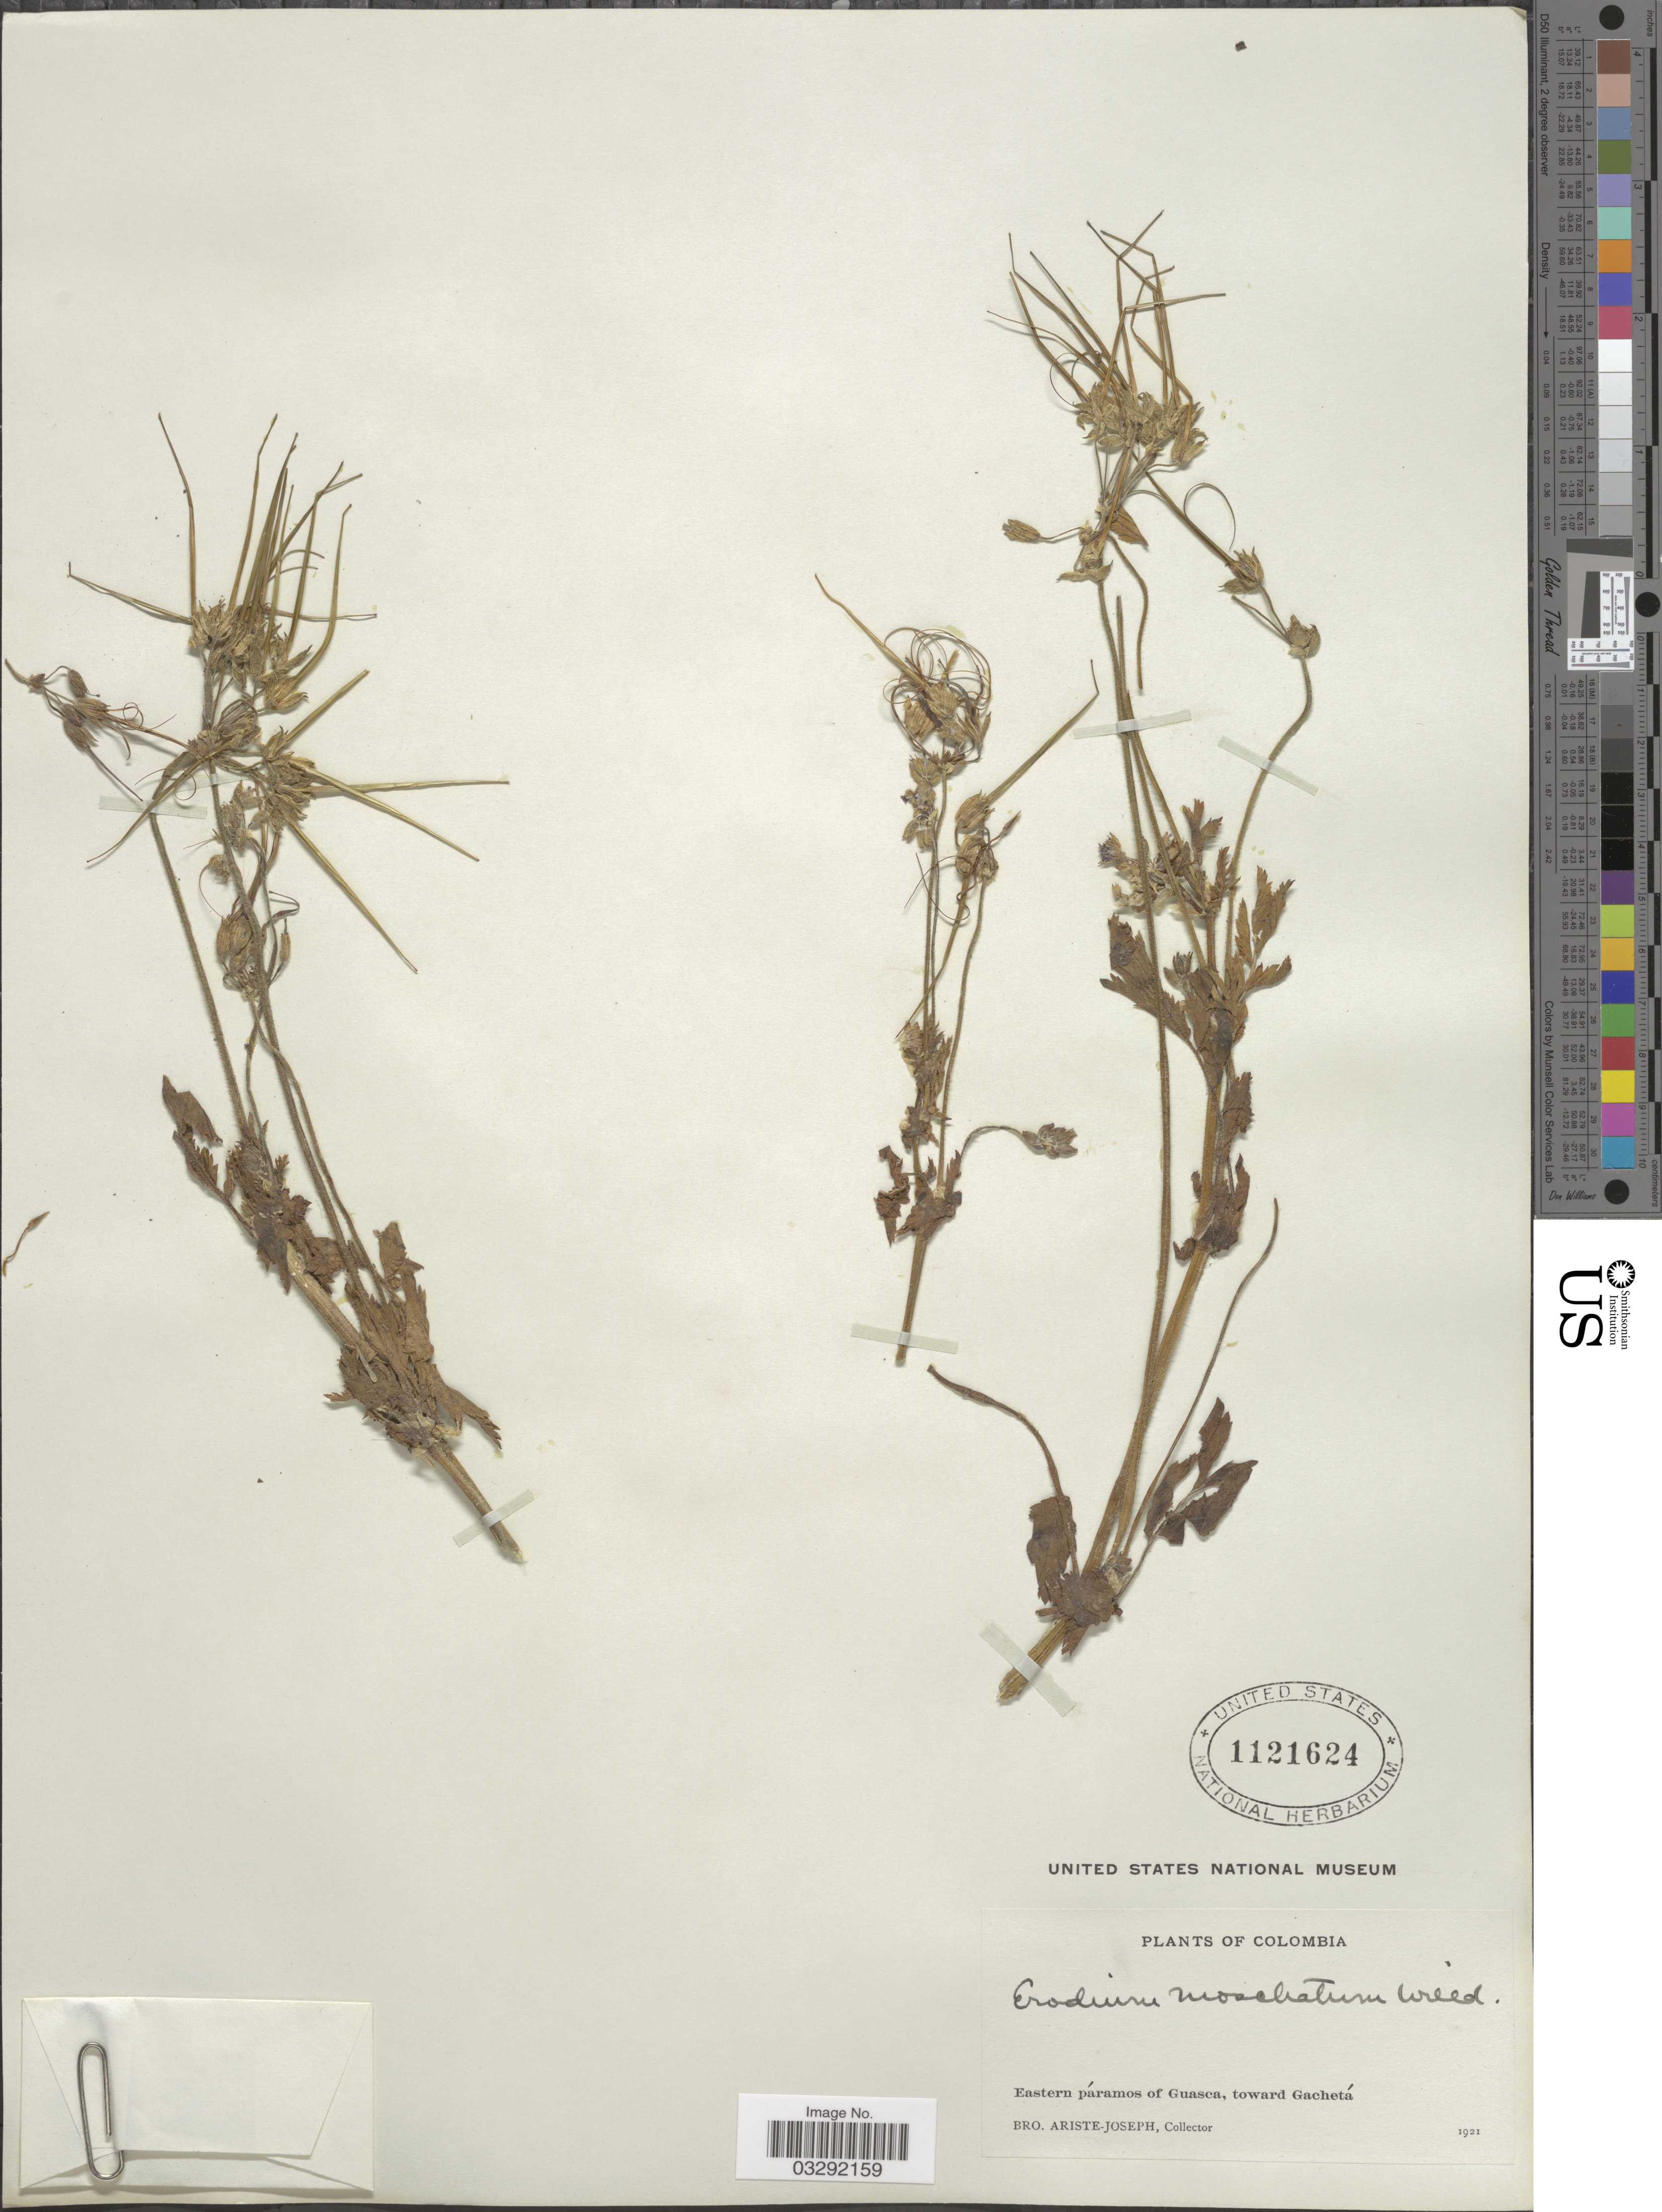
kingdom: Plantae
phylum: Tracheophyta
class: Magnoliopsida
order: Geraniales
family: Geraniaceae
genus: Erodium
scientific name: Erodium moschatum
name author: (L.) L'Hér. ex Aiton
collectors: Bro. Ariste-Joseph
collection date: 1921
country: Colombia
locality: Eastern páramos of Guasca, toward Gachetá.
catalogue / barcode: US 1121624